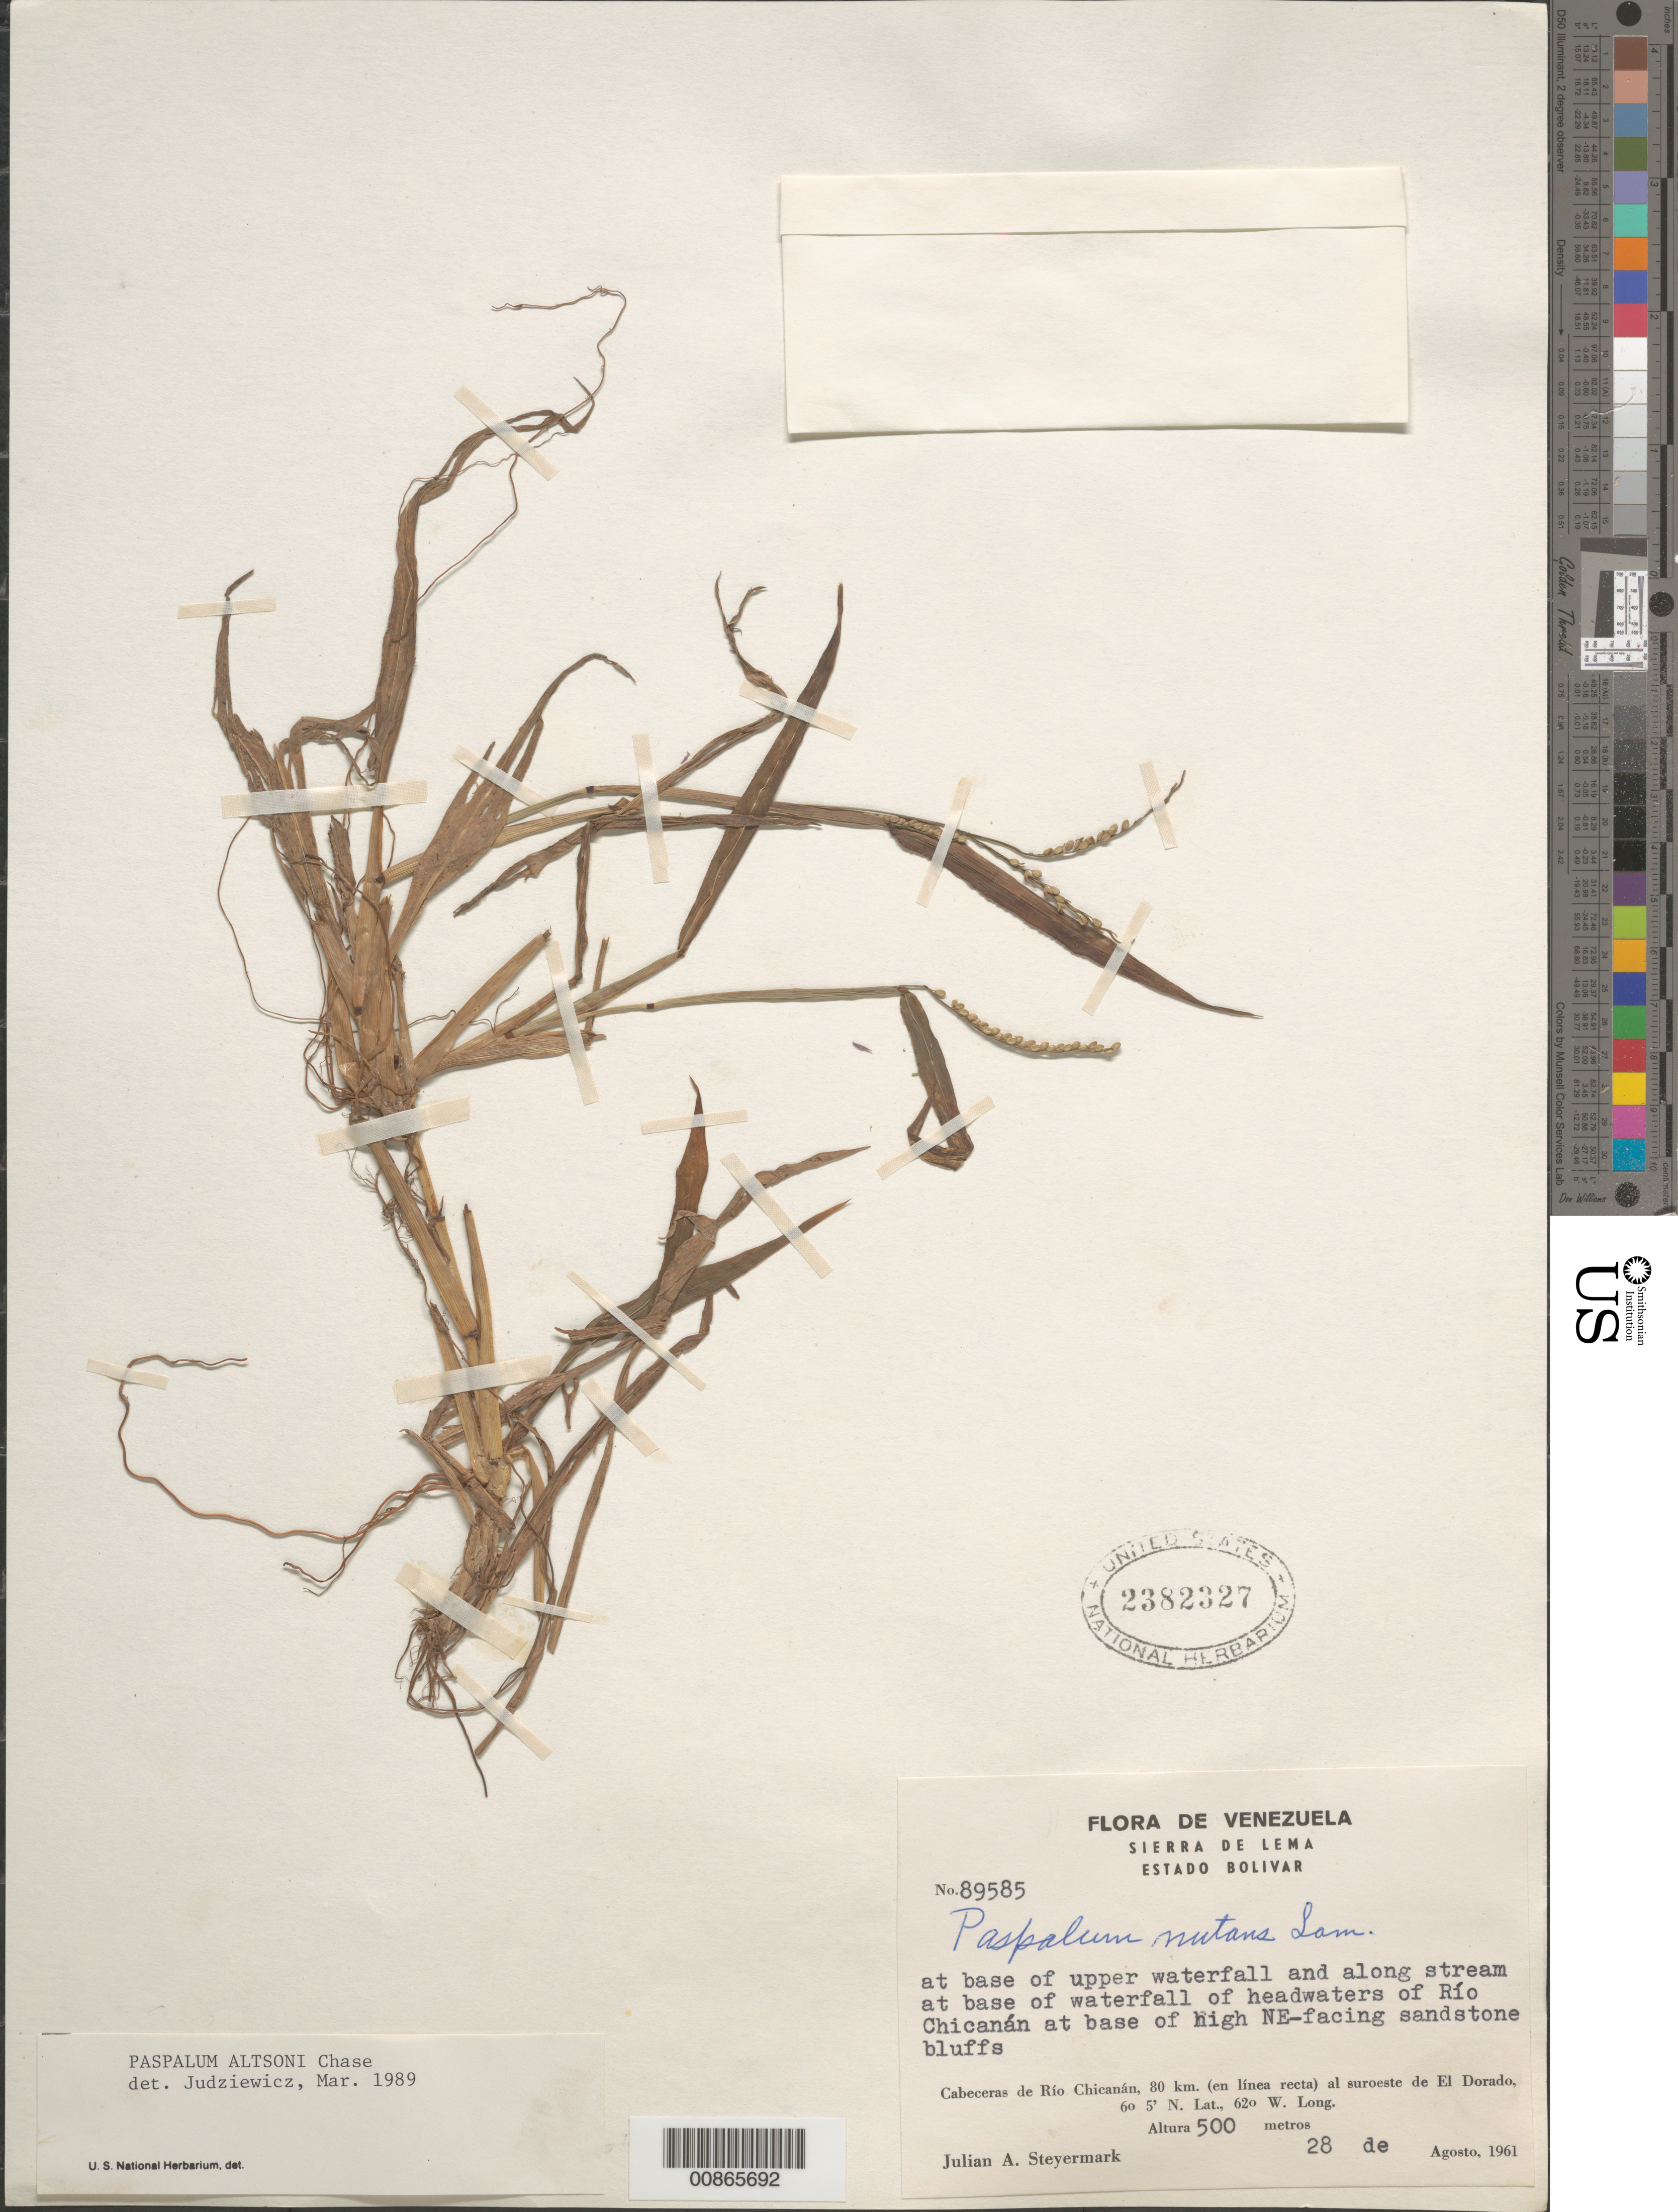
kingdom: Plantae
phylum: Tracheophyta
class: Liliopsida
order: Poales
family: Poaceae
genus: Paspalum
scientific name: Paspalum nutans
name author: Lam.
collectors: J. Steyermark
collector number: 89585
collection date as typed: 28-Aug-61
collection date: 1961-08-28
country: Venezuela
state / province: Bolívar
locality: Sierra de Lema, Cabeceras de Río Chicanán, 80 km in straight line to SW of El Dorado, headwaters of Río Chicanán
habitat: Base of upper waterfall of headwaters and at base of high NE-facing sandstone bluffs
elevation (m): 500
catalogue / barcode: US 2382327